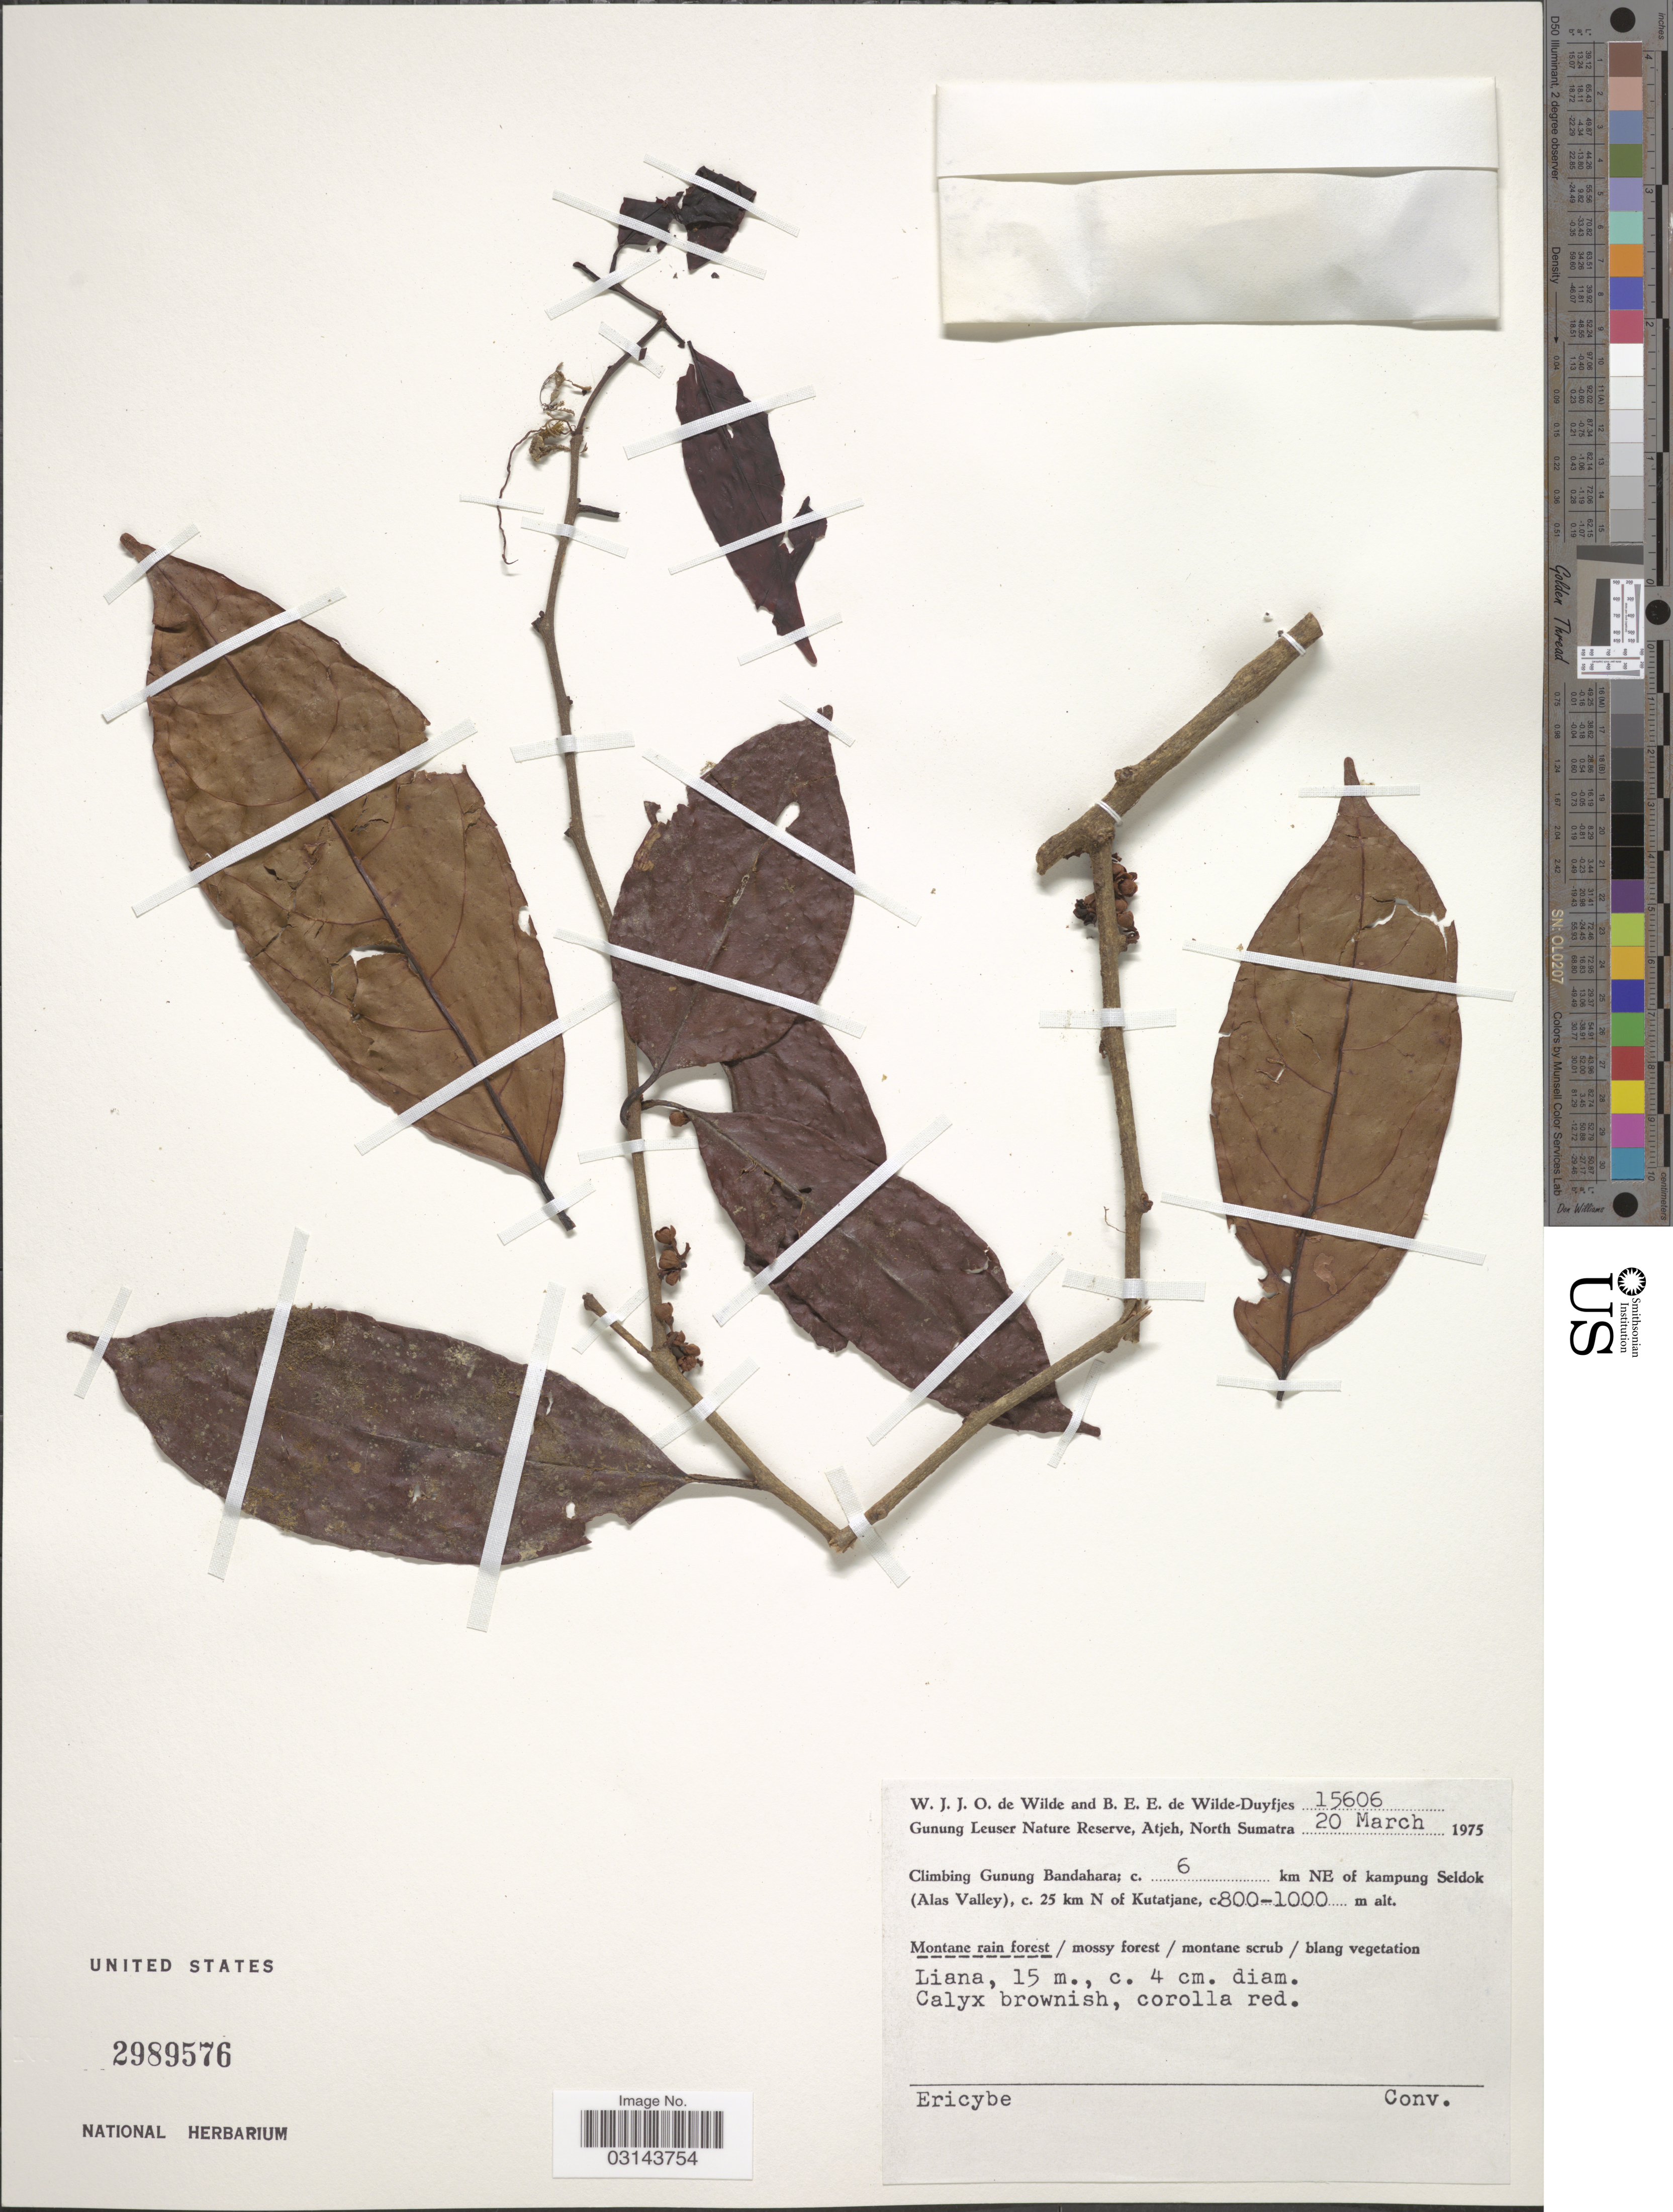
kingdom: Plantae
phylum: Tracheophyta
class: Magnoliopsida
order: Solanales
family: Convolvulaceae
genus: Erycibe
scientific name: Erycibe sp.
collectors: W. J. de Wilde & B. E. de Wilde-Duyfjes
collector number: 15606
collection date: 1975-03-20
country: Indonesia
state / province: Sumatra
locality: Gunung Leuser Nature Reserve, Atjeh, North Sumatra. Climbing Gunung Bandahara; c. 6 km NE of kampung Seldok (Alas Valley), c. 25 km N of Kutatjane.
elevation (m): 800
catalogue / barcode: US 2989576